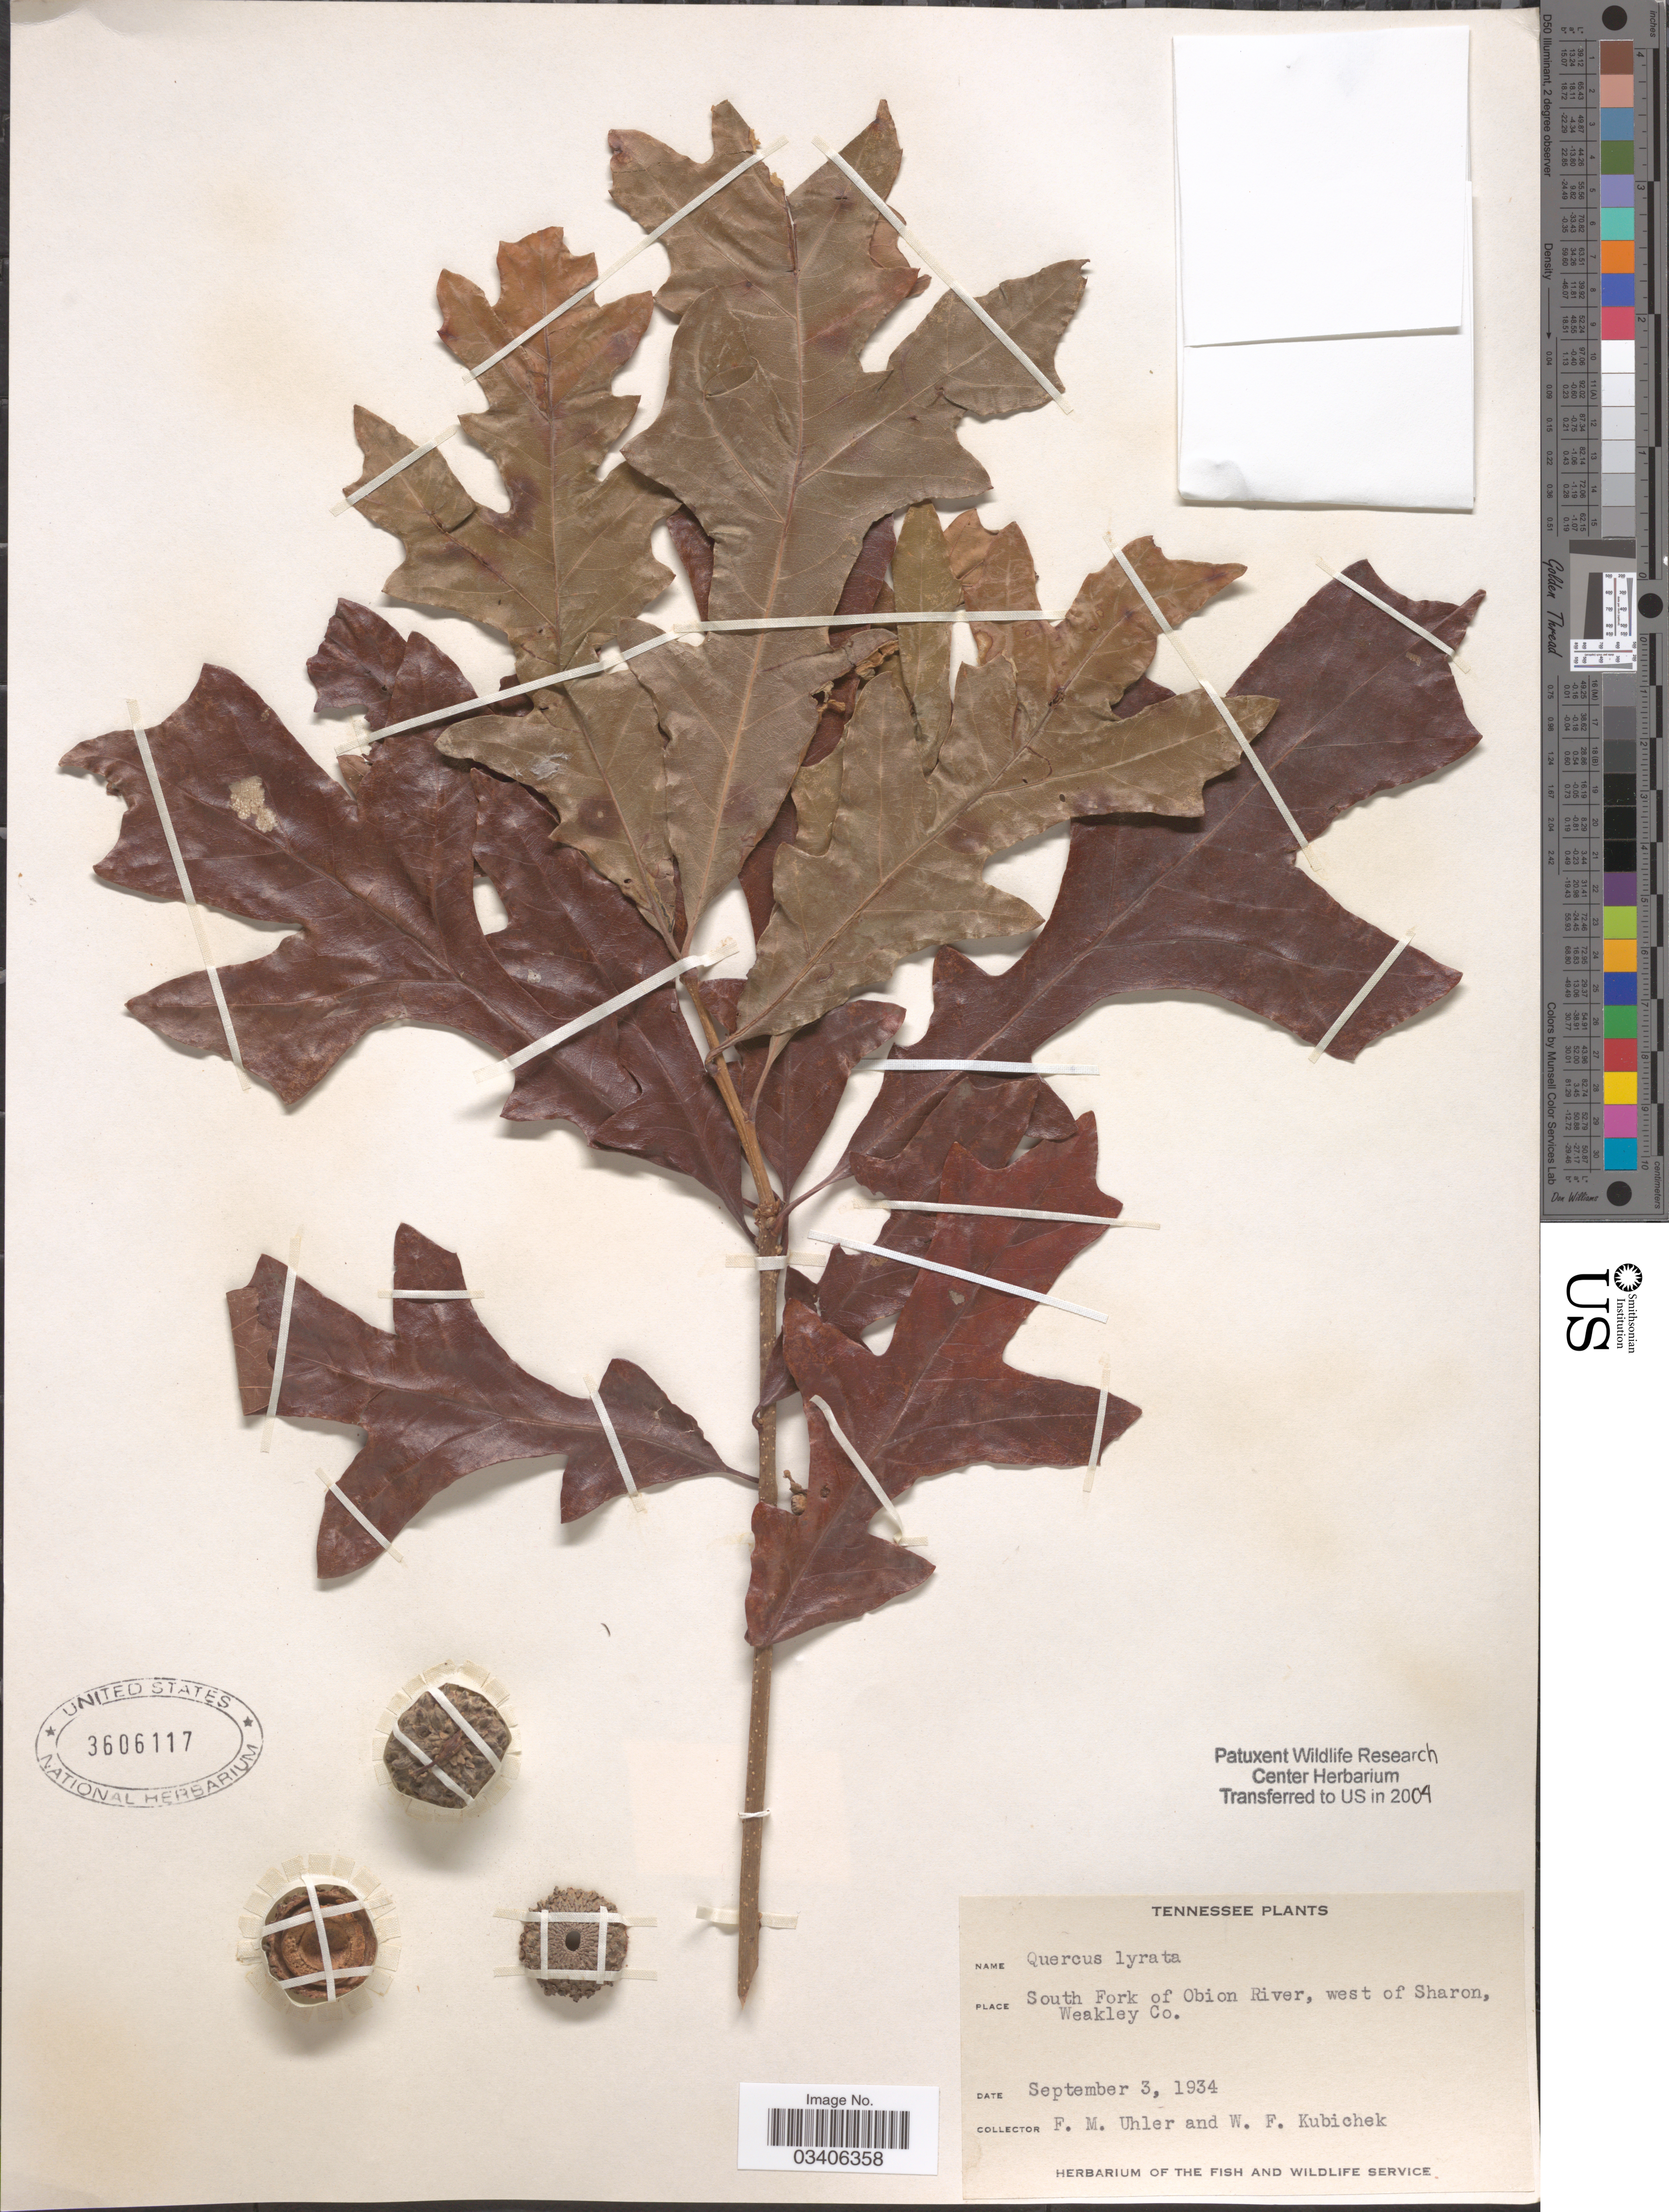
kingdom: Plantae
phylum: Tracheophyta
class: Magnoliopsida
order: Fagales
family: Fagaceae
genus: Quercus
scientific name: Quercus lyrata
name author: Walter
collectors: F. M. Uhler & W. Kubichek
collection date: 1934-09-03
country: United States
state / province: Tennessee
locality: South Fork of Obion River, west of Sharon, Weakley Co.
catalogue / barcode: US 3606117